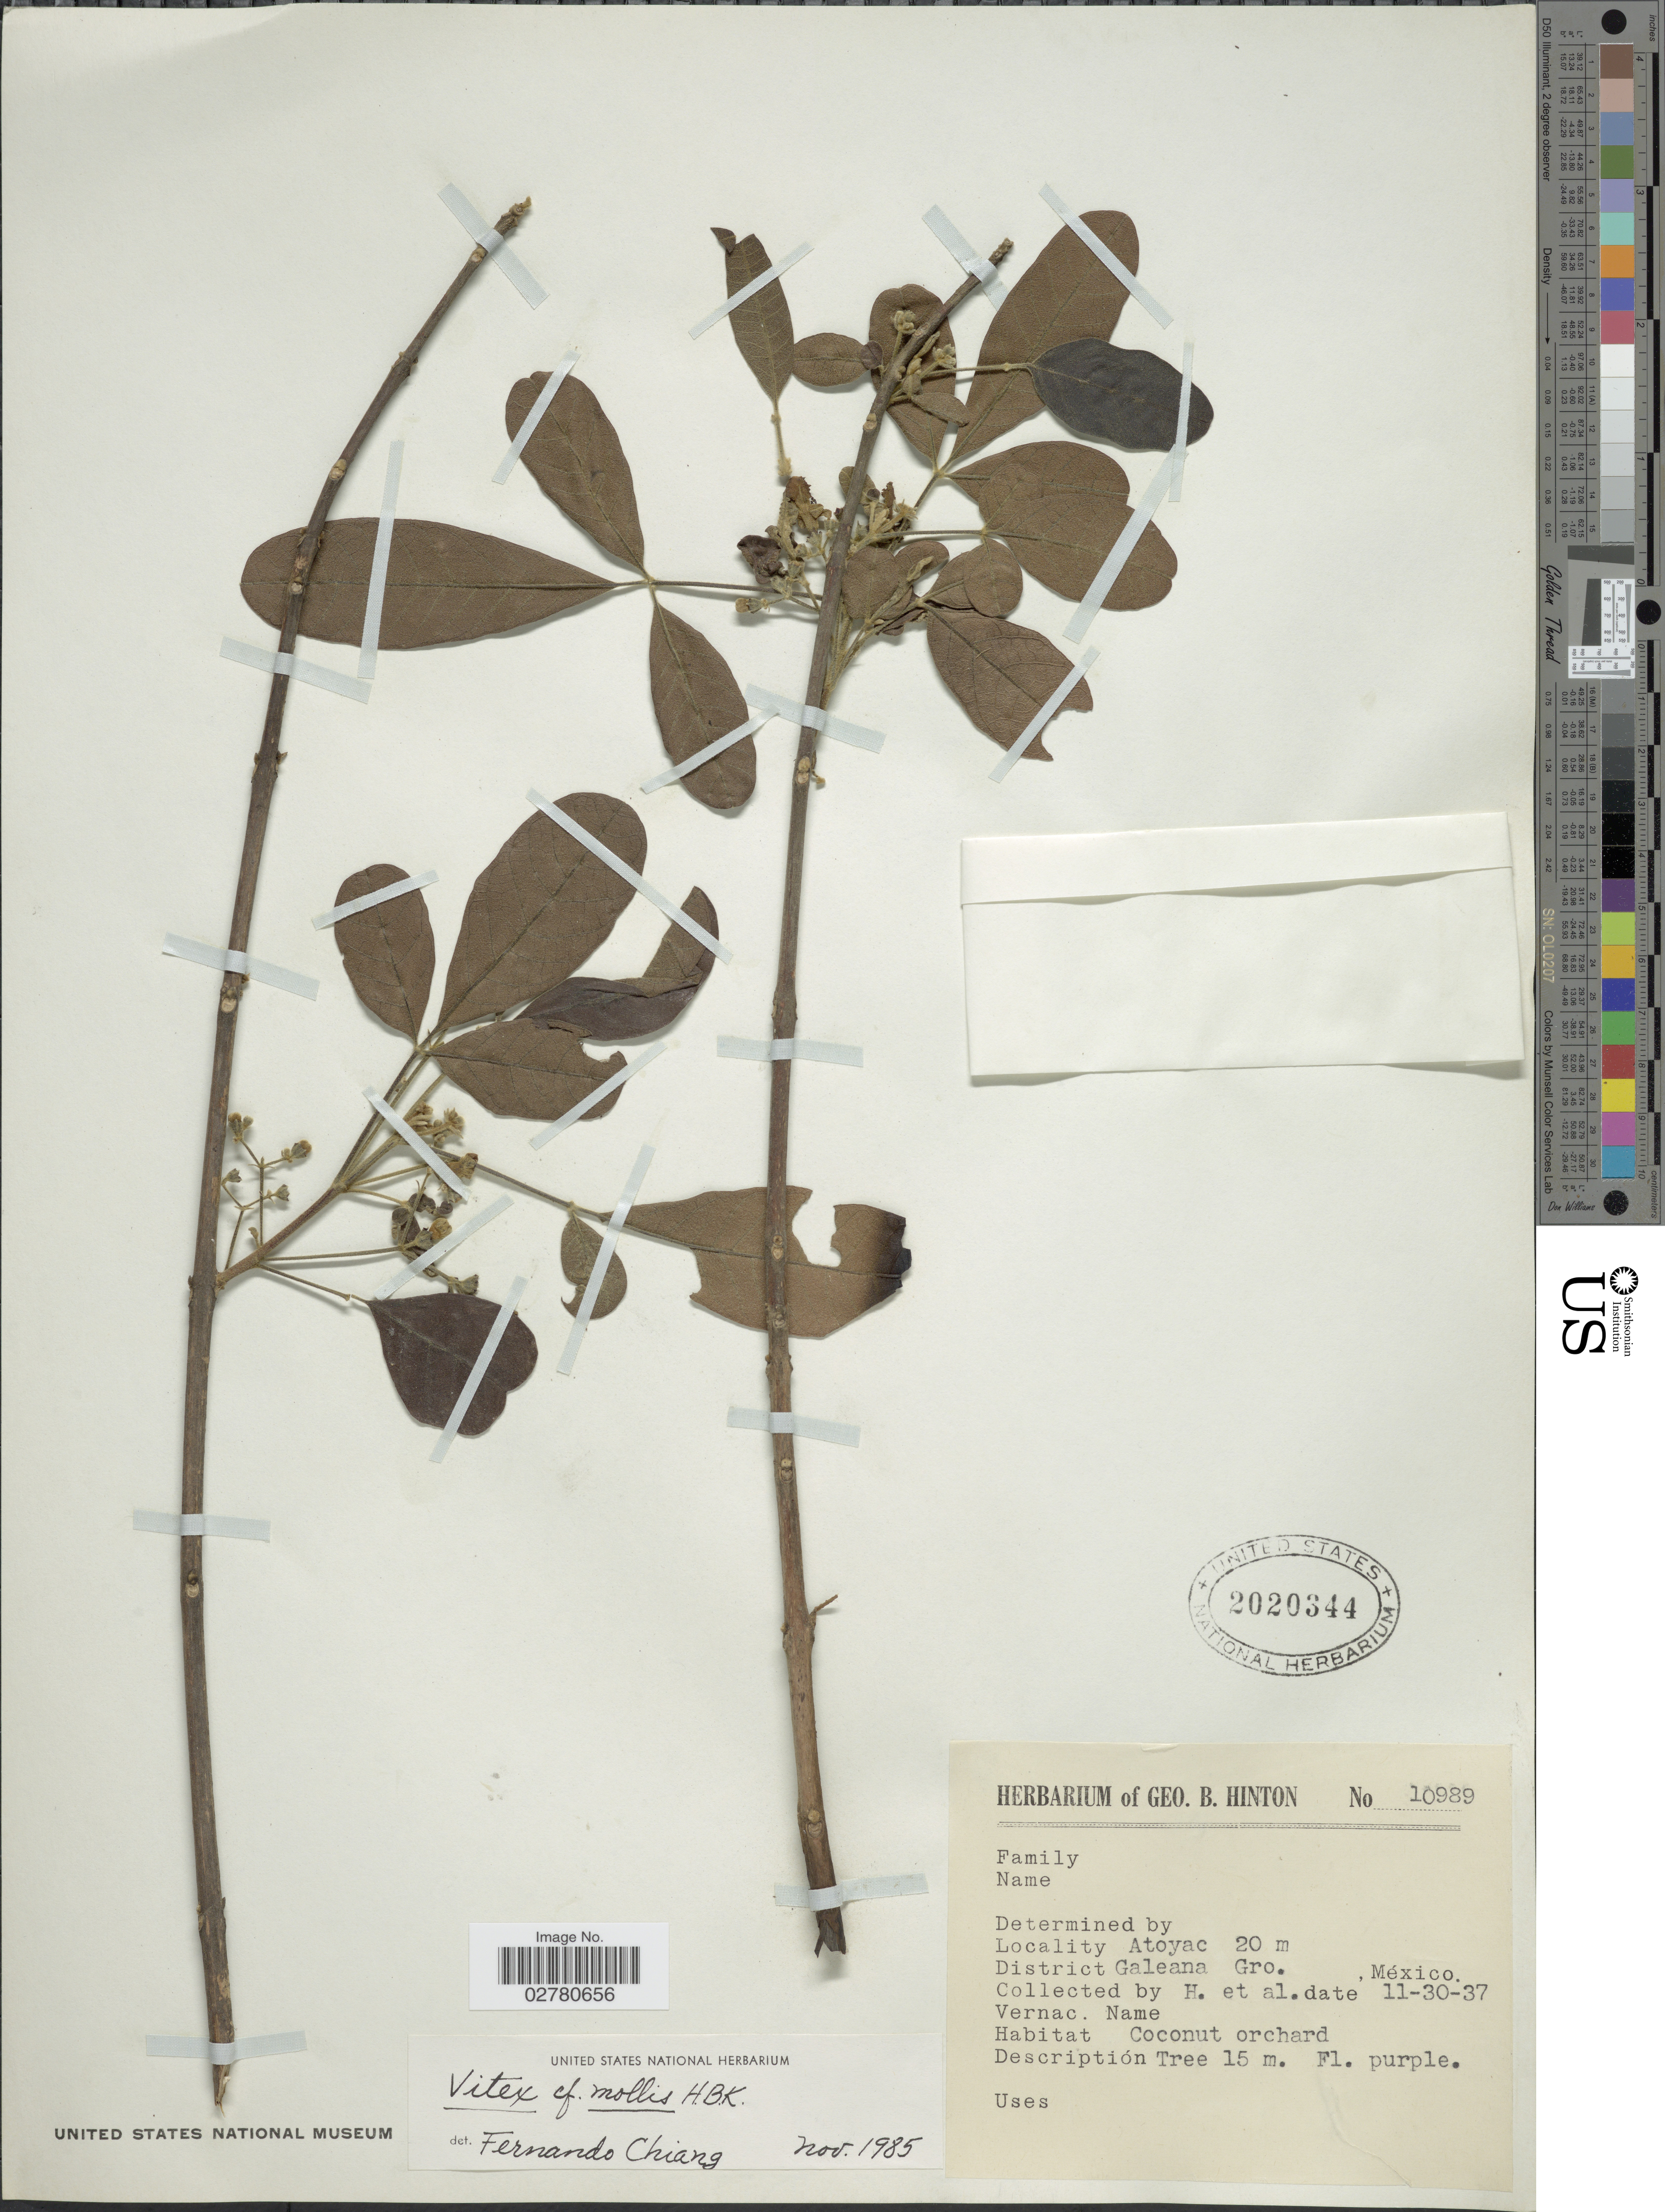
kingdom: Plantae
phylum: Tracheophyta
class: Magnoliopsida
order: Lamiales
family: Lamiaceae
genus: Vitex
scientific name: Vitex mollis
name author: Kunth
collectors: G. B. Hinton & et al.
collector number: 10989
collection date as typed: Transcribed d/m/y: 30/11/37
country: Mexico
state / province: Guerrero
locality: Atoyac. District Galeana.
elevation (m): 20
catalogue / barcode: US 2020344